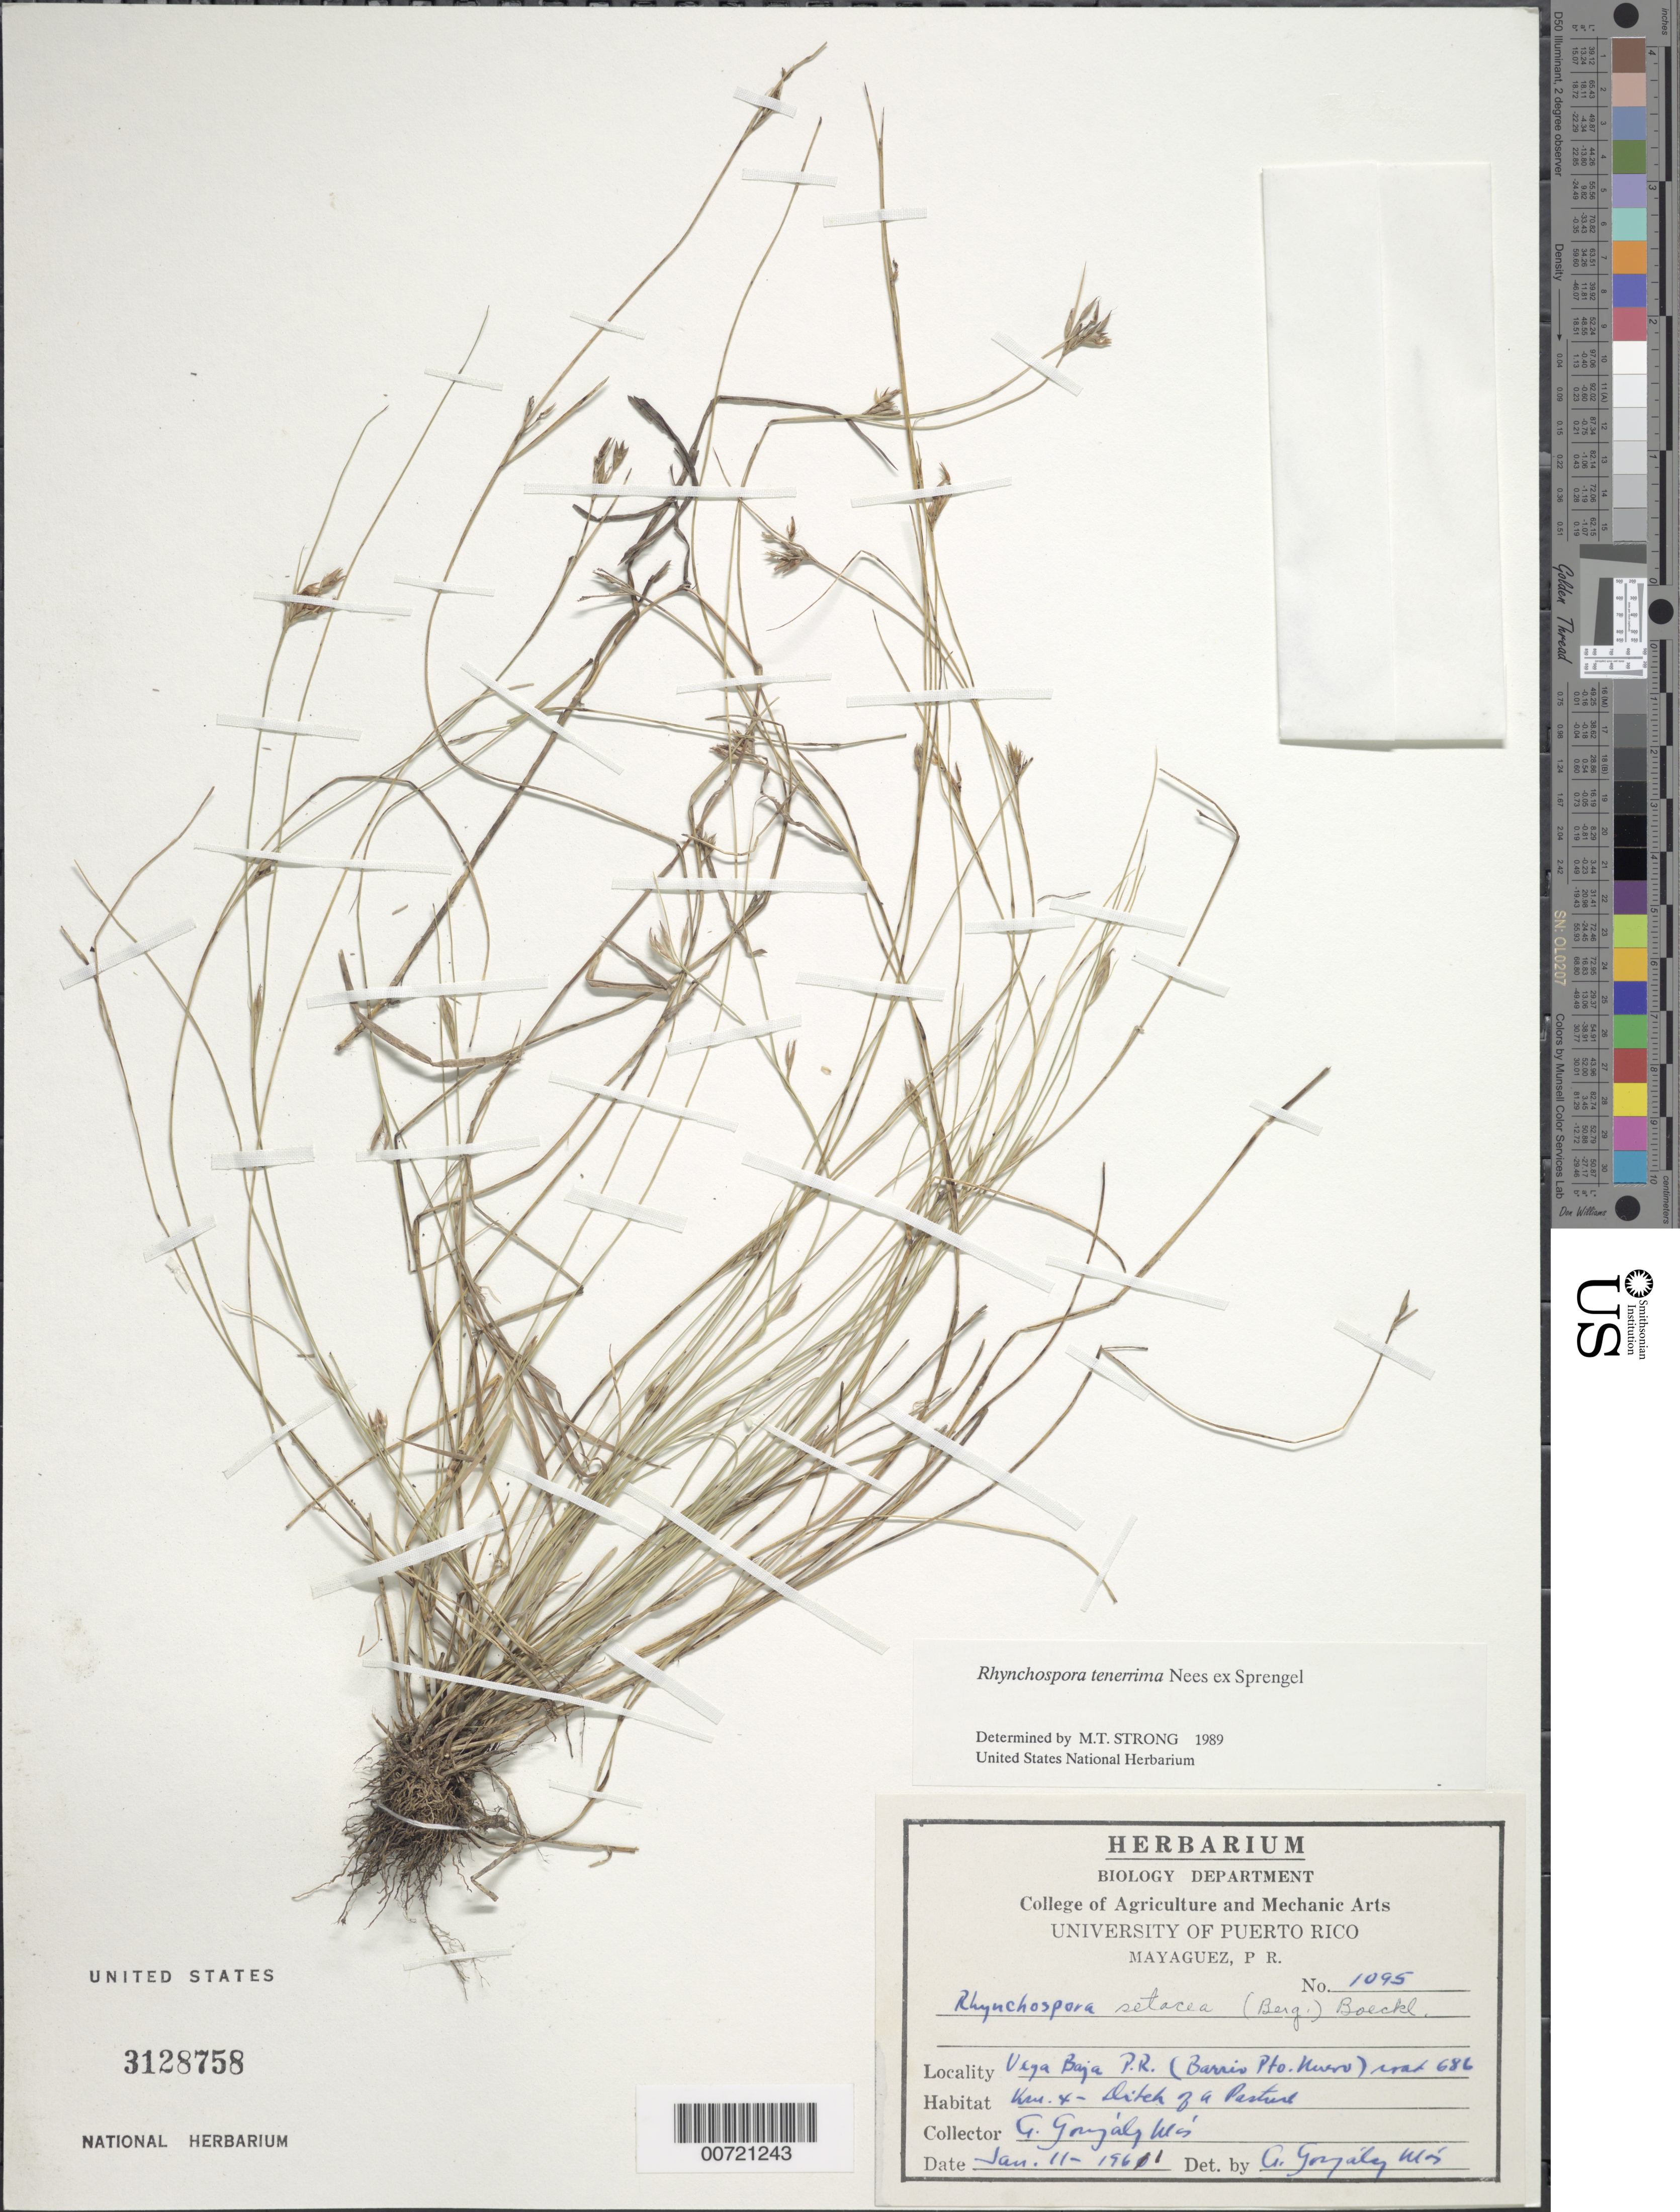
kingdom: Plantae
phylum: Tracheophyta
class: Liliopsida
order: Poales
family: Cyperaceae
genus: Rhynchospora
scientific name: Rhynchospora tenerrima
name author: Nees ex Spreng.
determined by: Strong, M. T., (US), Smithsonian Institution - National Museum of Natural History (UNITED STATES)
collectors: A. González Más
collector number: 1095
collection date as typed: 09 Nov 1960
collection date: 1960-11-09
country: Puerto Rico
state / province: Vega Baja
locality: Vega Baja (Pto Nuevo), road 686, km 4.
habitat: Pasture ditch.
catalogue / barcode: US 3128758